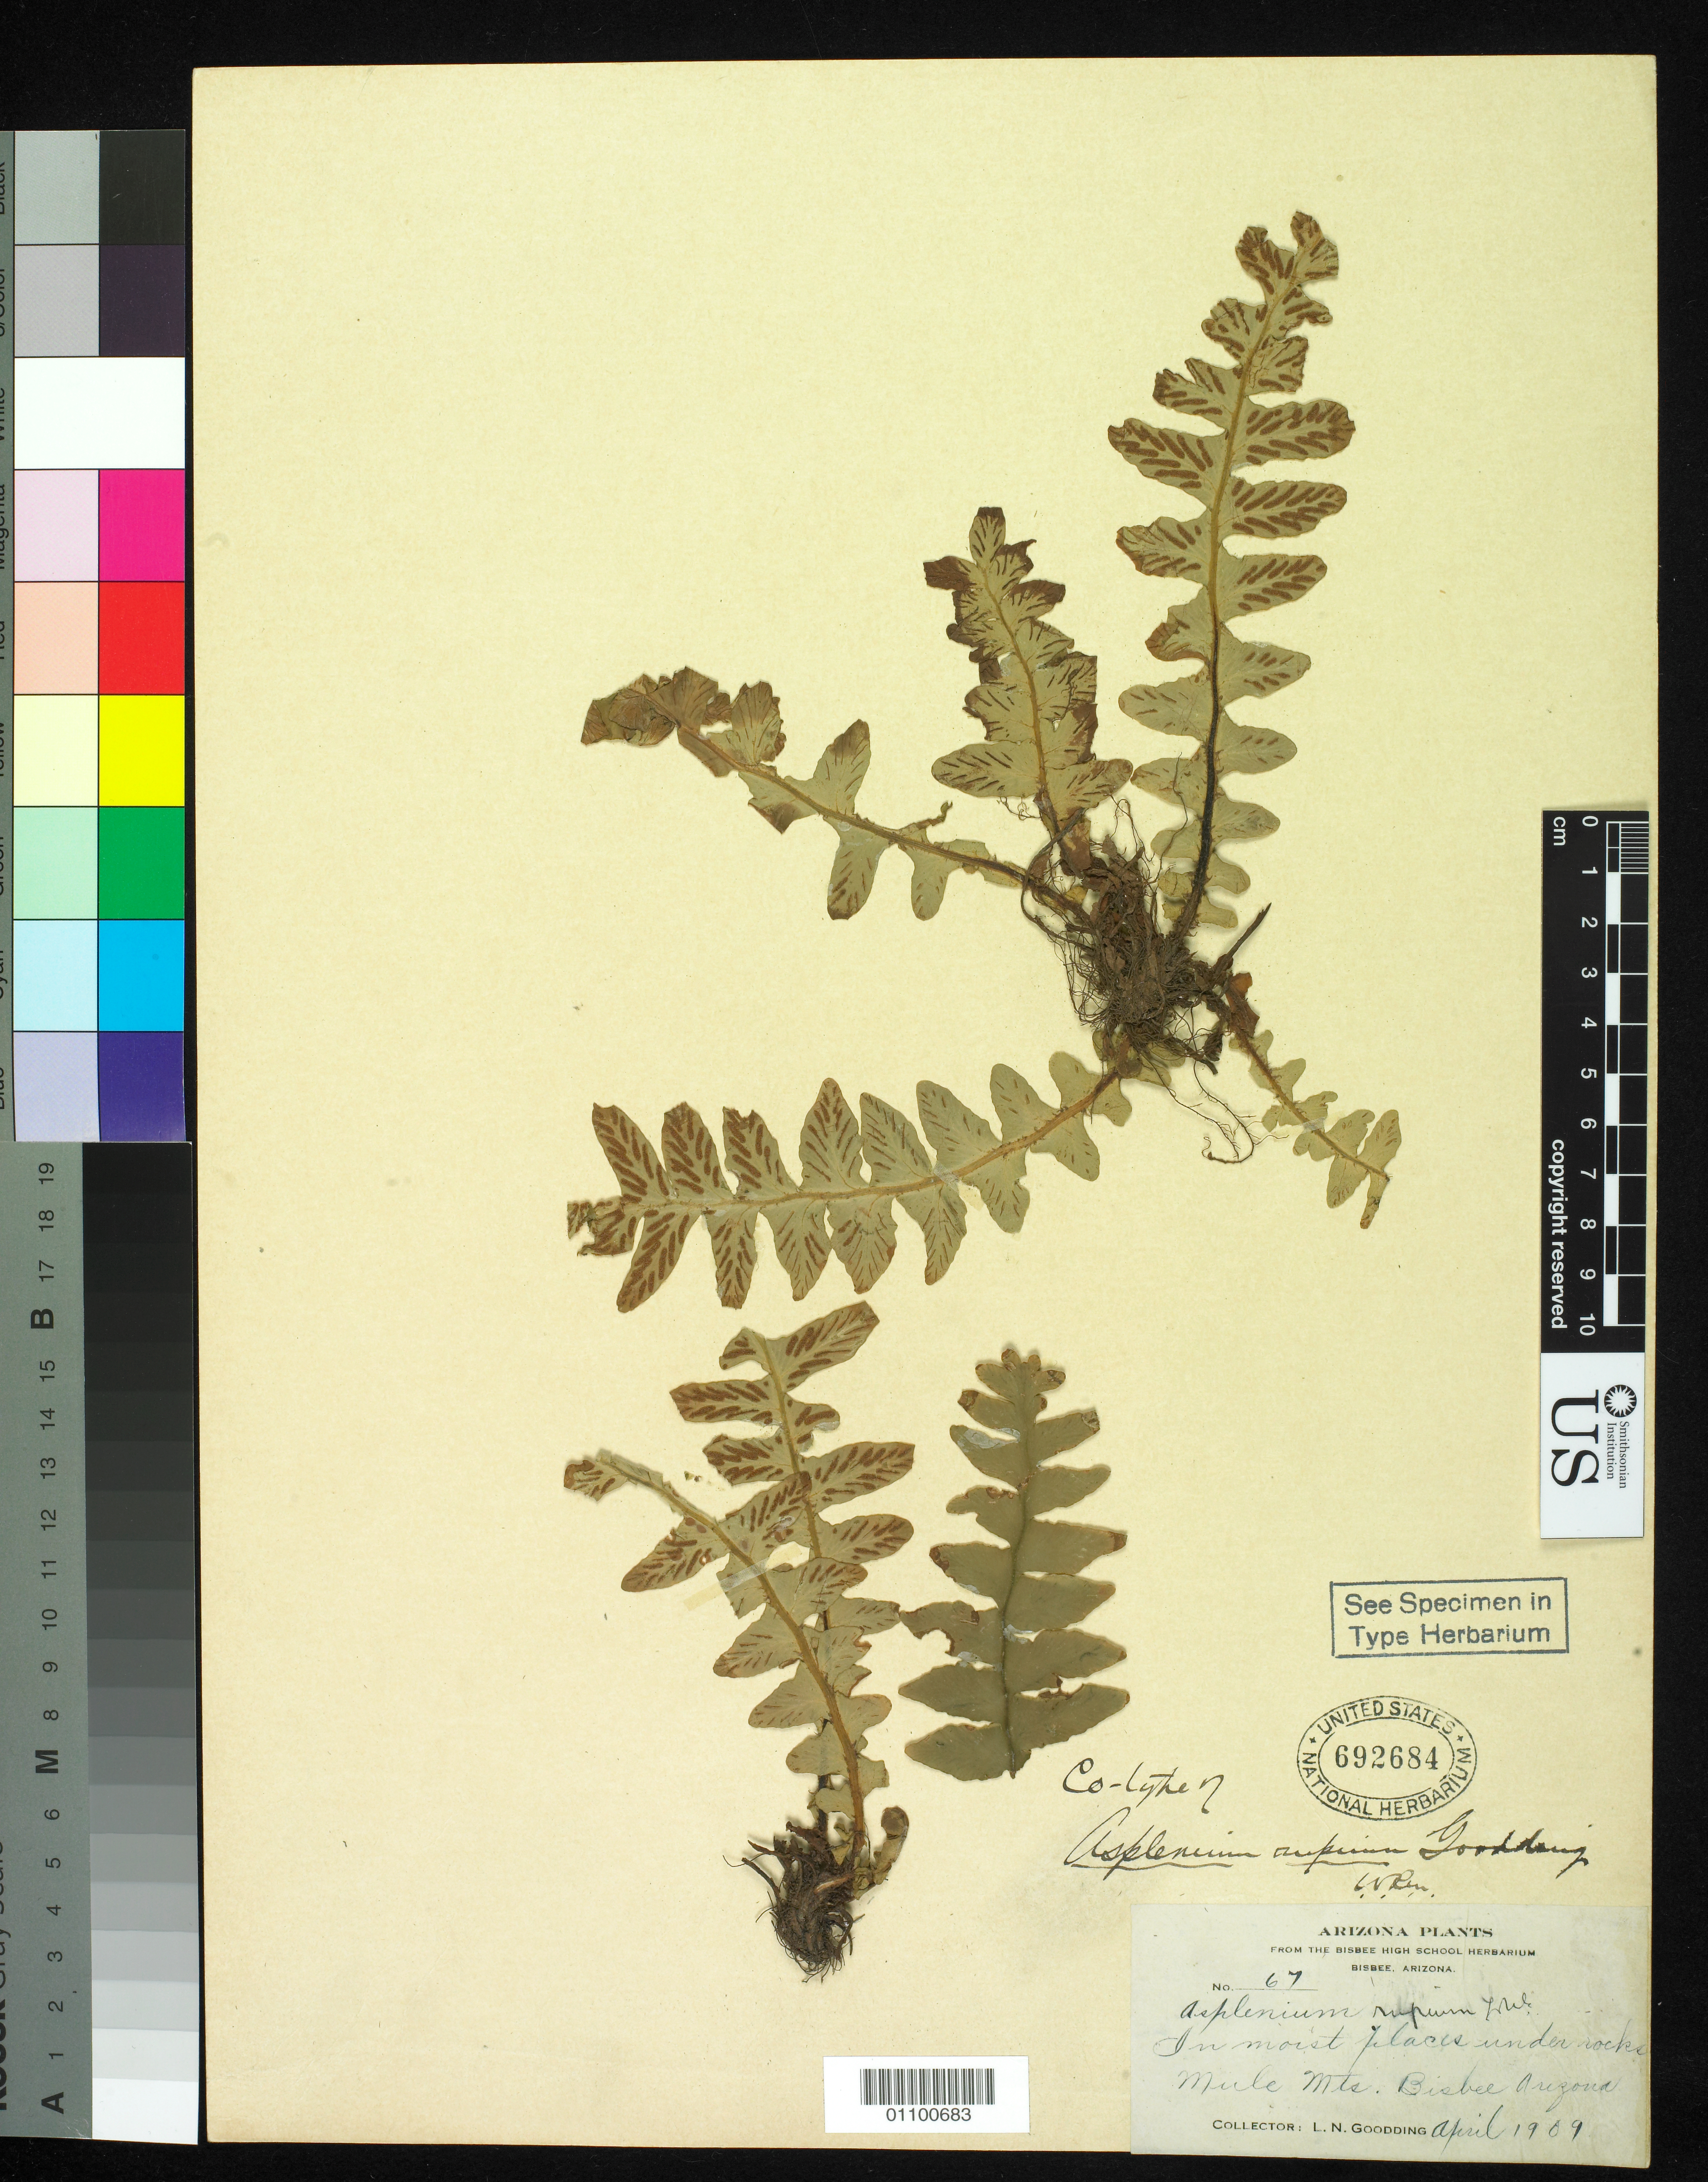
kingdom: Plantae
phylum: Tracheophyta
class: Polypodiopsida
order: Polypodiales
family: Aspleniaceae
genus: Asplenium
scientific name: Asplenium rupium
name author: Goodd.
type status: Type Material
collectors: L. N. Goodding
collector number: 67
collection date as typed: Apr 1909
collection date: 1909-04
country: United States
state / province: Arizona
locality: Mule mts., Bisbee.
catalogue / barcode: US 692684